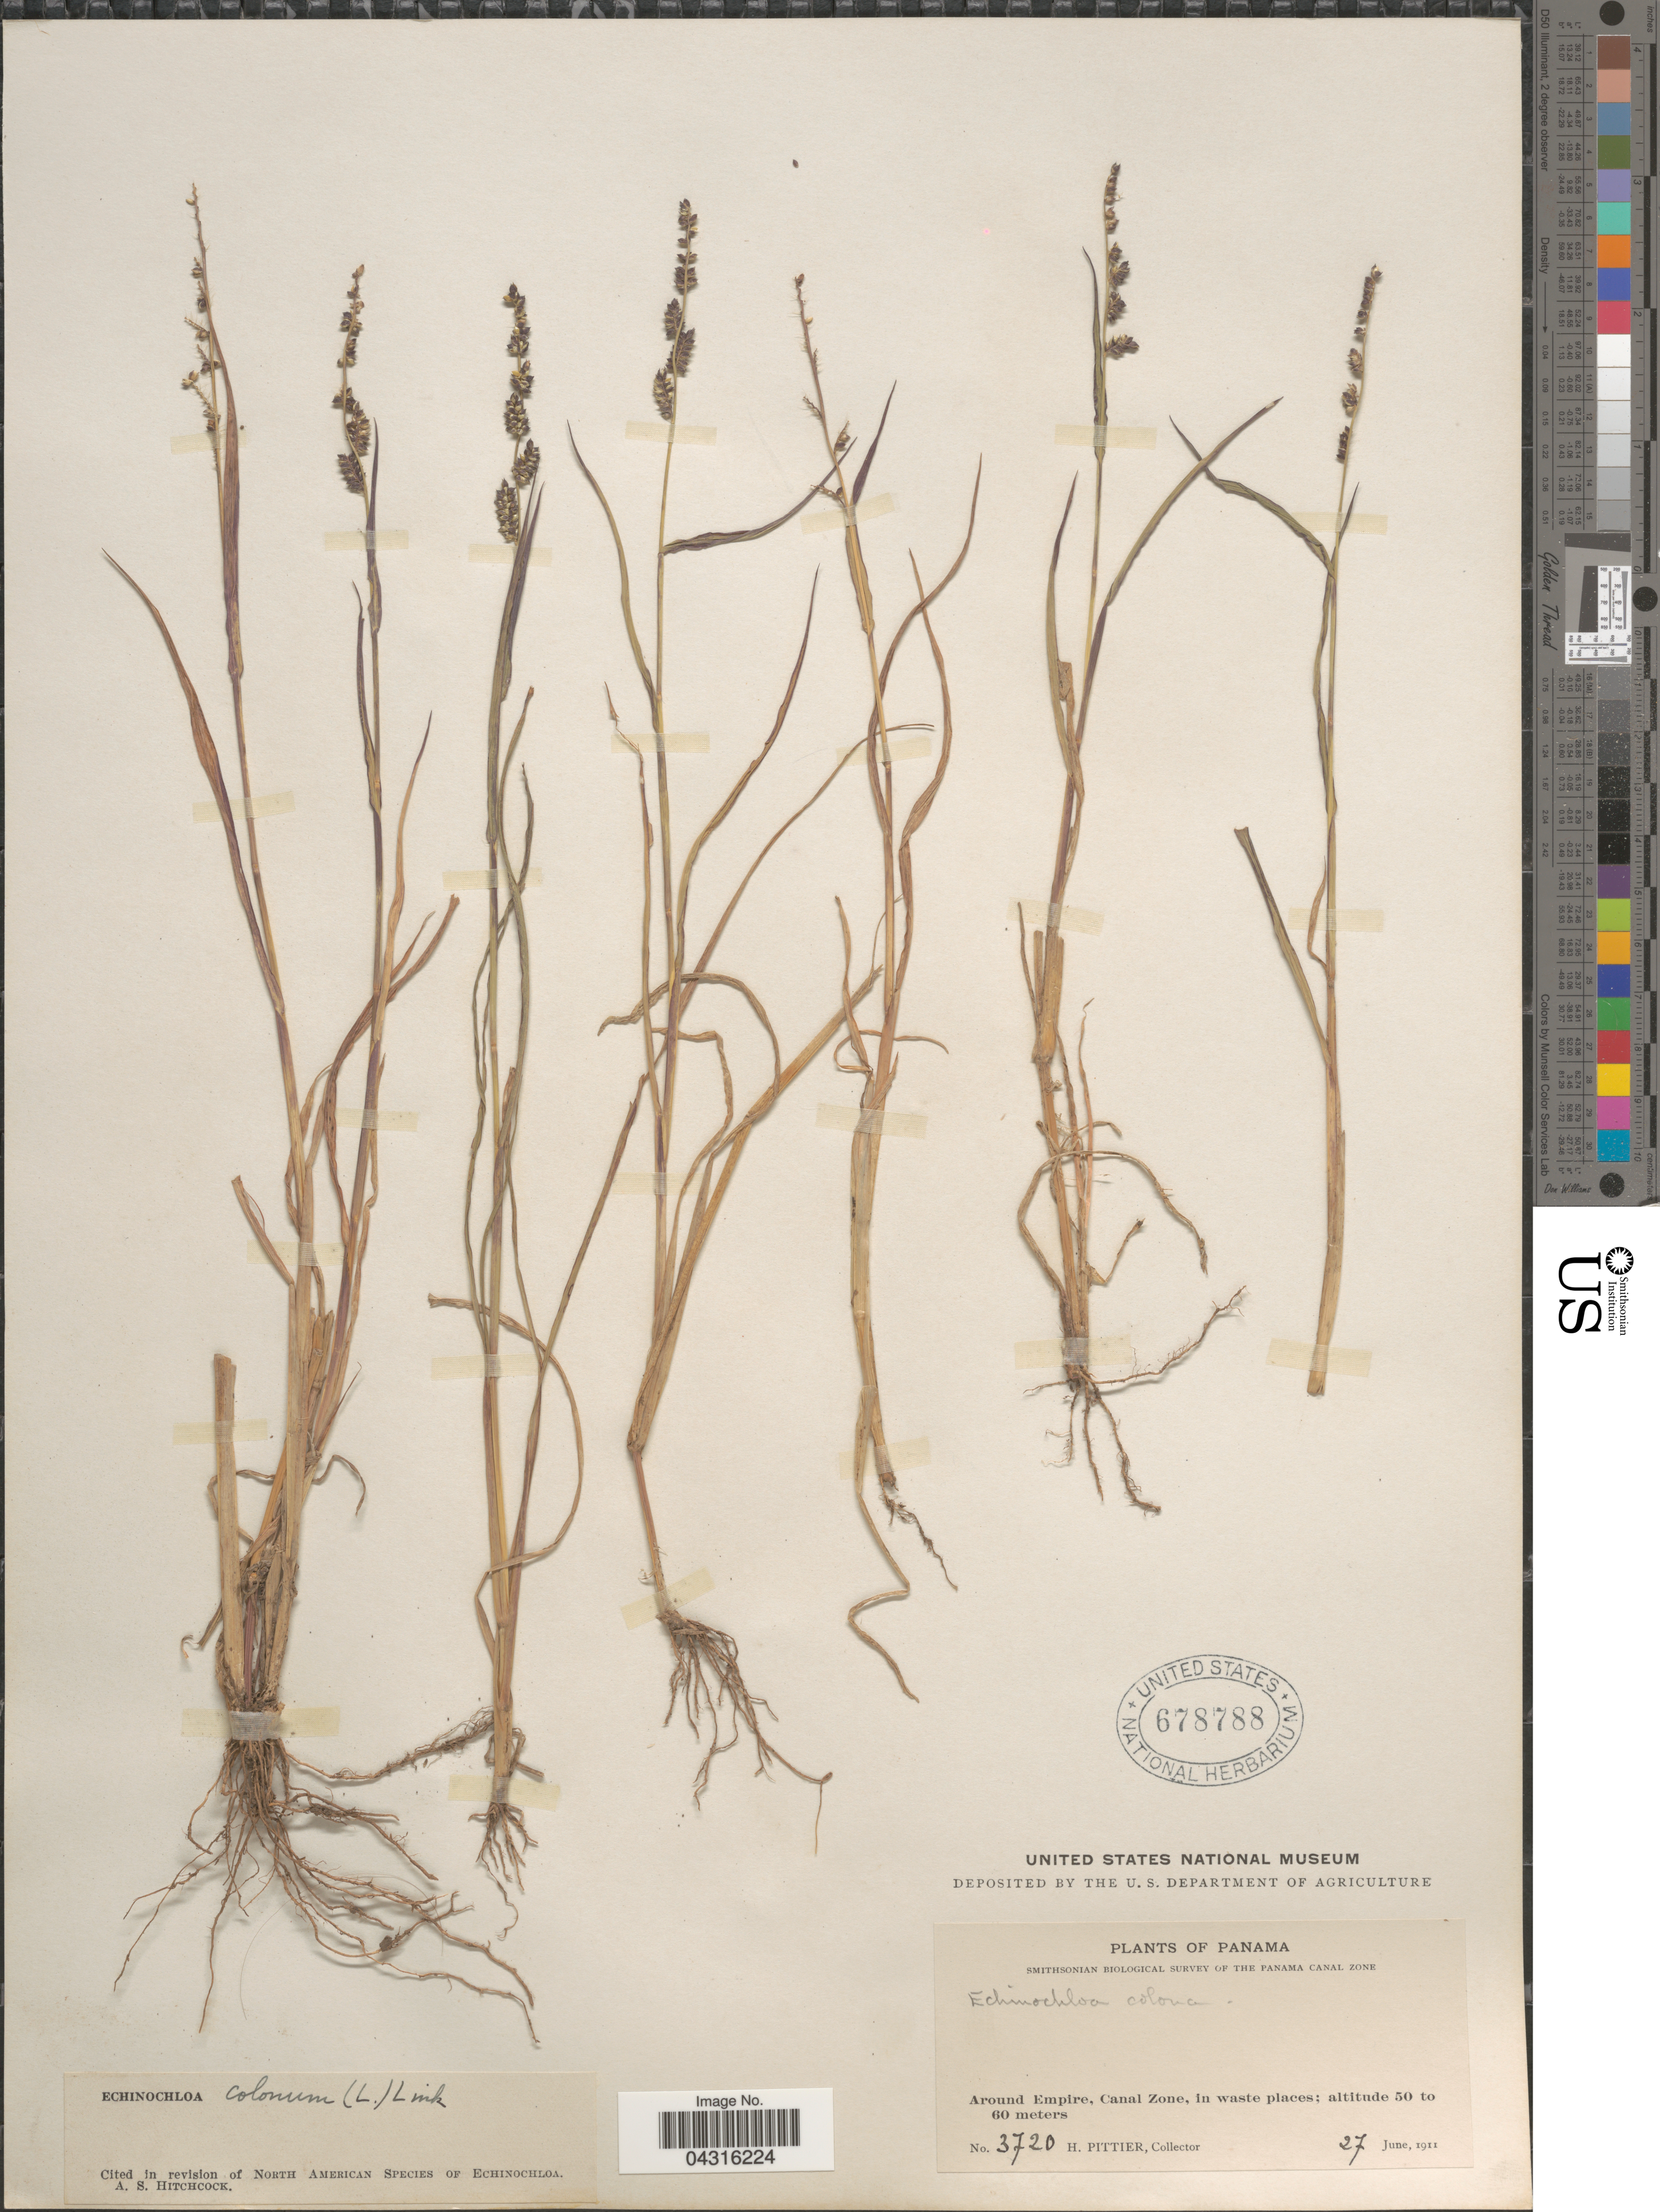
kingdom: Plantae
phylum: Tracheophyta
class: Liliopsida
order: Poales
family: Poaceae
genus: Echinochloa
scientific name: Echinochloa colona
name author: (L.) Link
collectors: H. F. Pittier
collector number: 3720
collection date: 1911-06-27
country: Panama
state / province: Colón / Panamá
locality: Smithsonian Biological Survey of the Panama Canal Zone. Around Empire, Canal Zone, in waste places.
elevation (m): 50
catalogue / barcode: US 678788